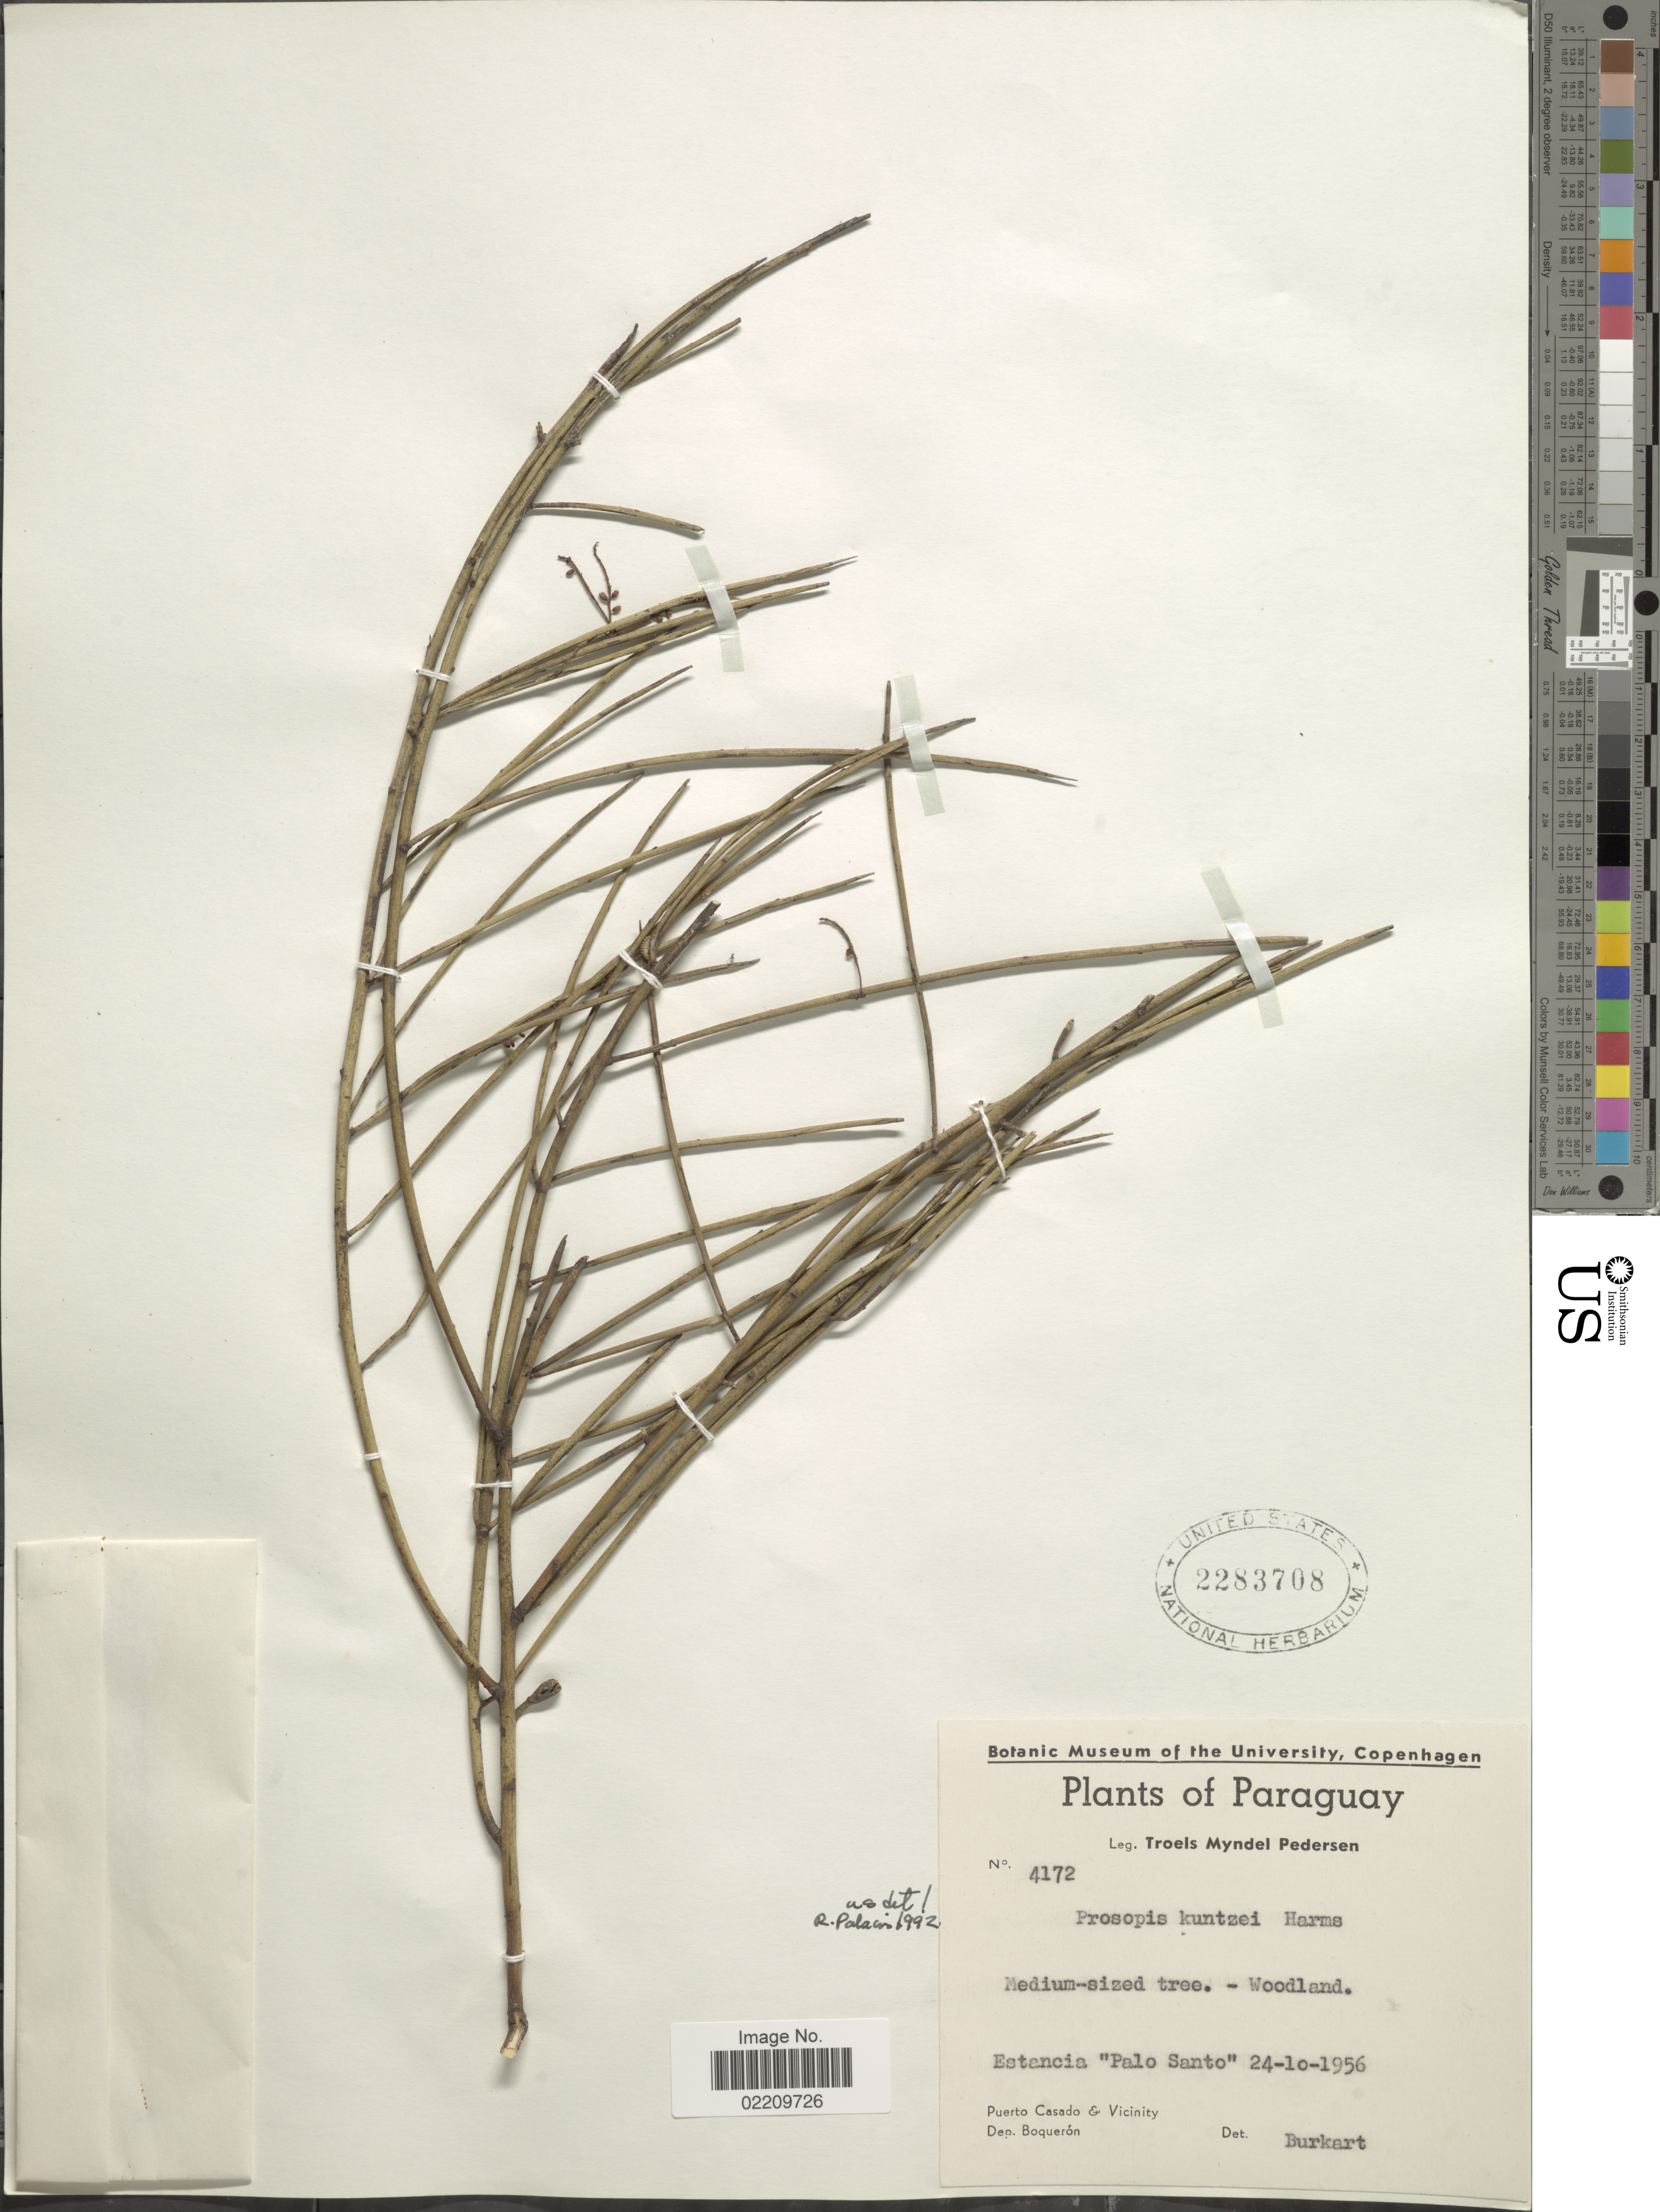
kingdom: Plantae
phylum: Tracheophyta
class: Magnoliopsida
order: Fabales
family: Fabaceae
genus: Neltuma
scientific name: Neltuma kuntzei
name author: (Harms ex Kuntze) C. E. Hughes & G.P. Lewis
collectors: T. Pederson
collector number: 4172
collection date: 1956-10-24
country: Paraguay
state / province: Boqueron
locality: Estancia "Palo Santo". Puerto Casado & Vicinity. Dep. Boquerón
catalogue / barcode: US 2283708